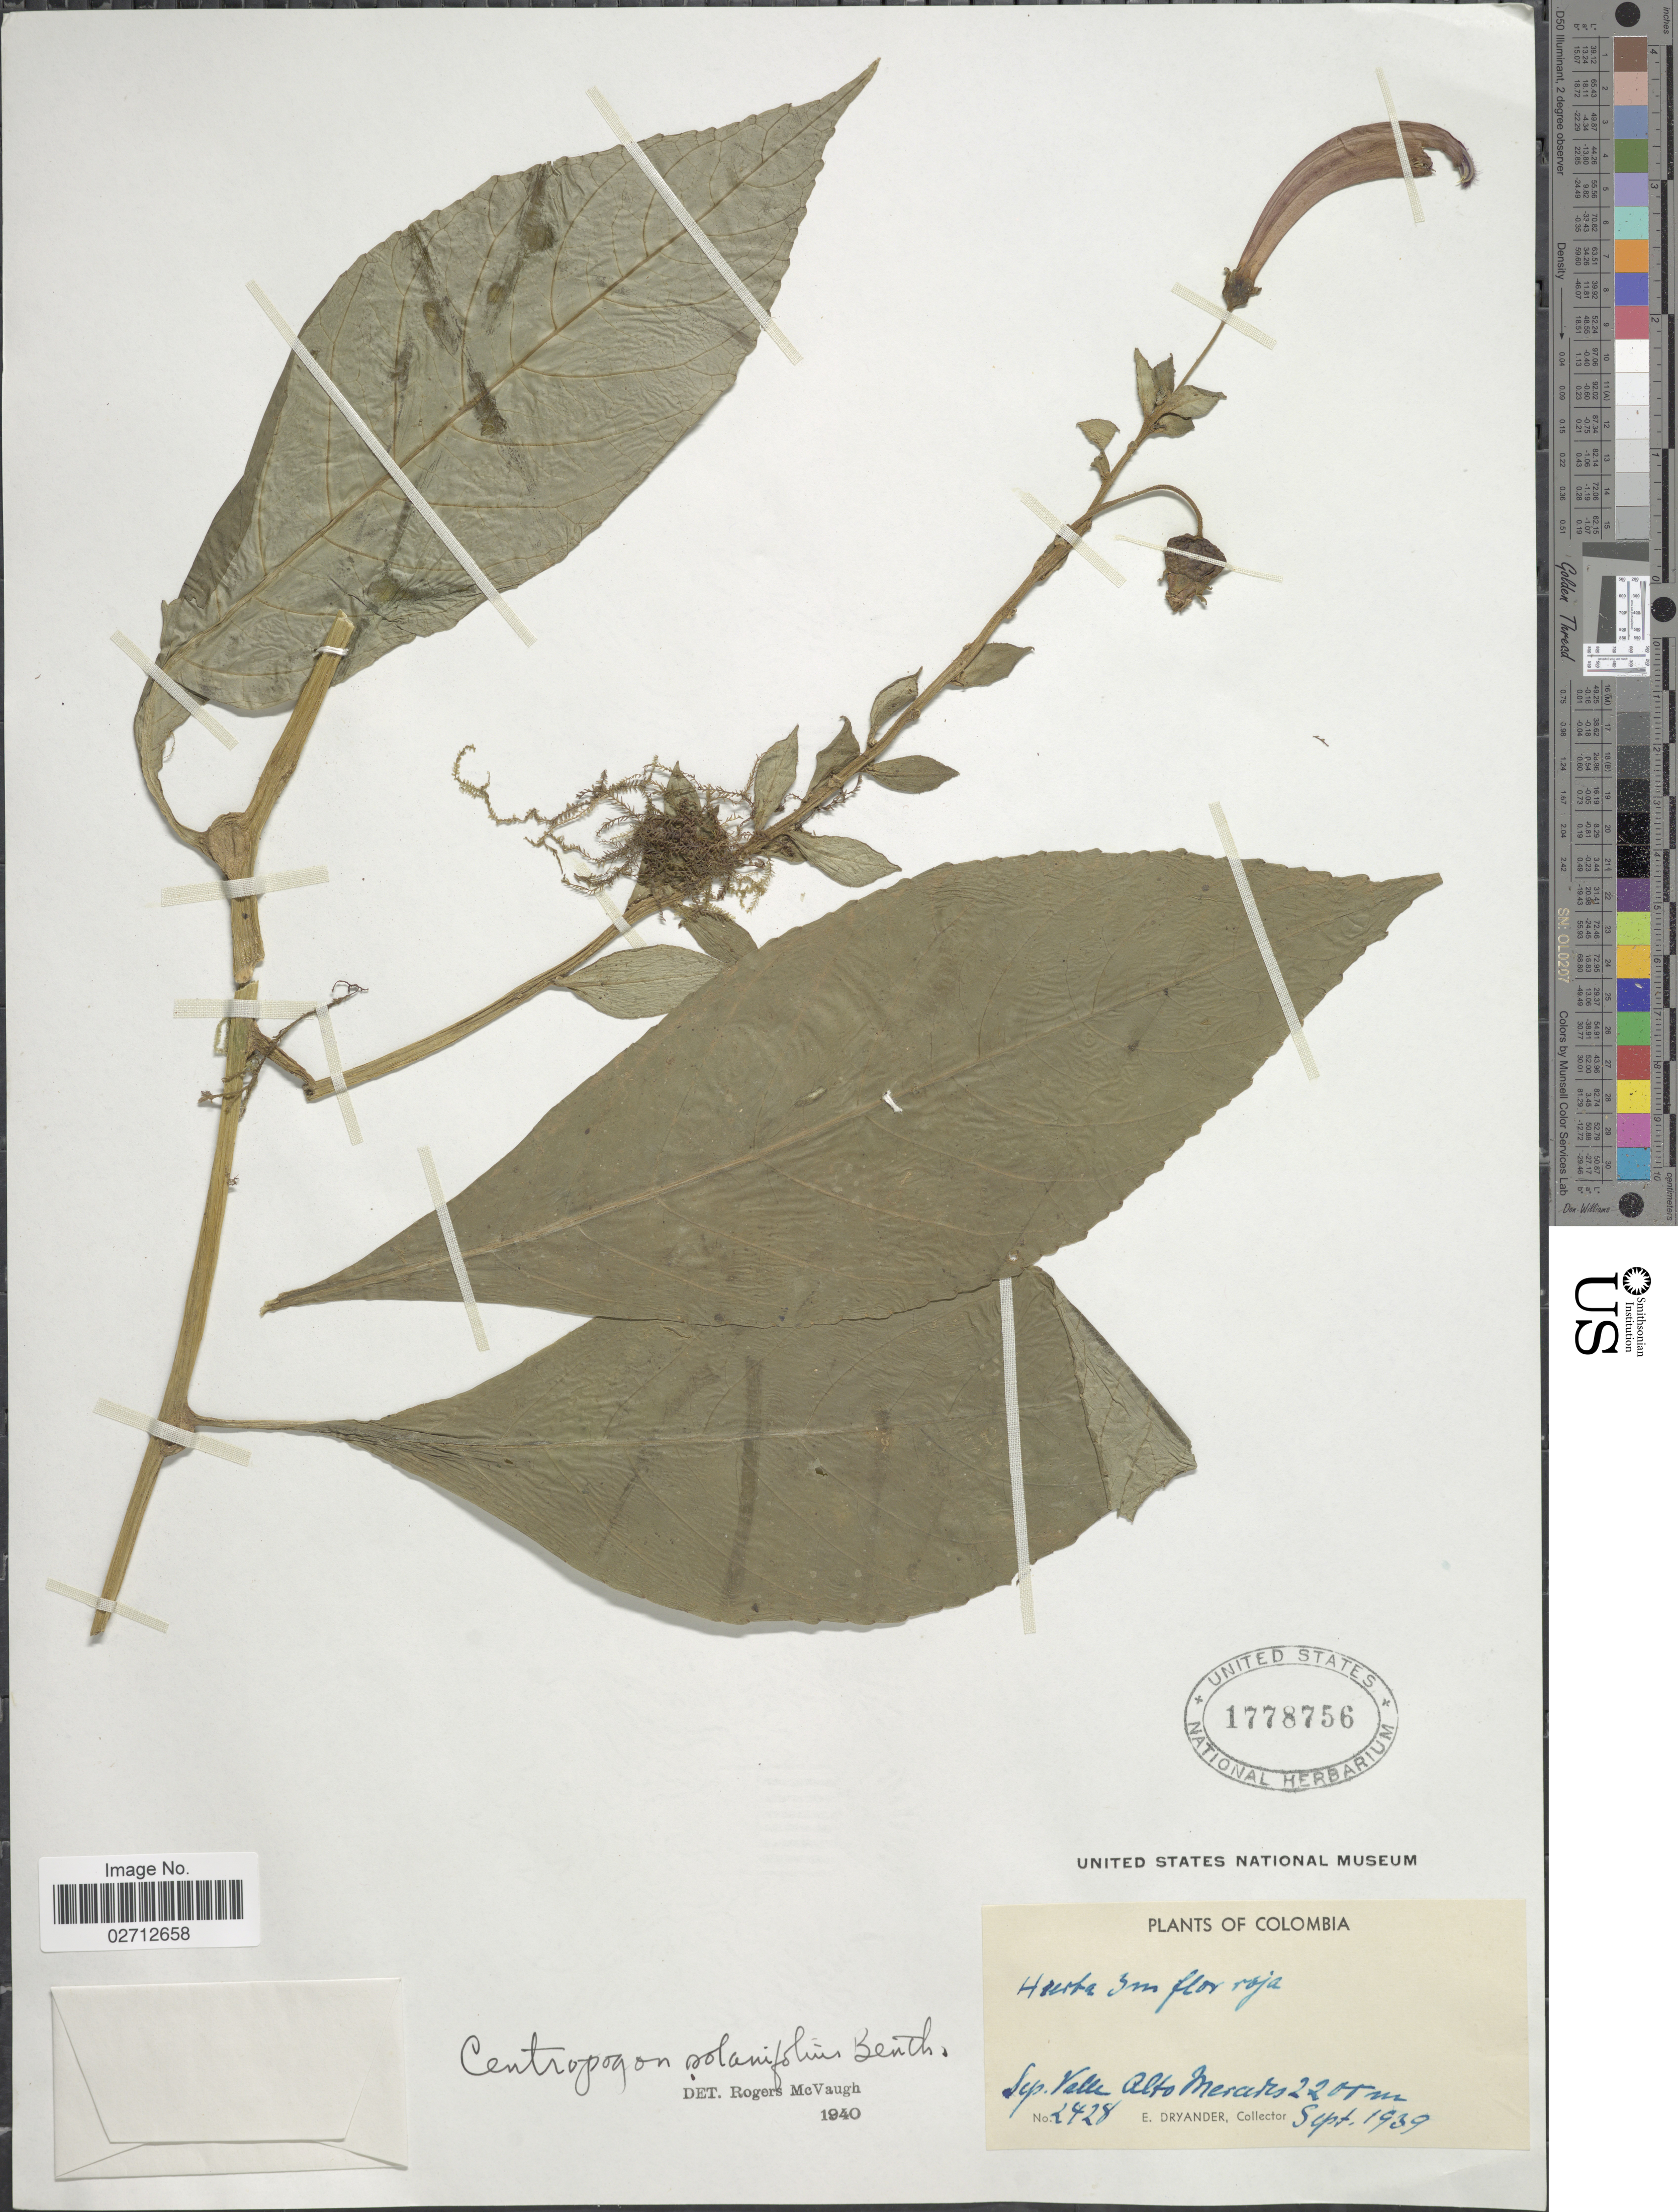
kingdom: Plantae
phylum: Tracheophyta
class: Magnoliopsida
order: Asterales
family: Campanulaceae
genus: Centropogon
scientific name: Centropogon solanifolius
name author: Benth.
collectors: E. Dryander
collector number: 2428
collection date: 1939-09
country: Colombia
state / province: Valle del Cauca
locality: Dep. Valle Alto Mercedes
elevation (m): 2200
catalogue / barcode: US 1778756